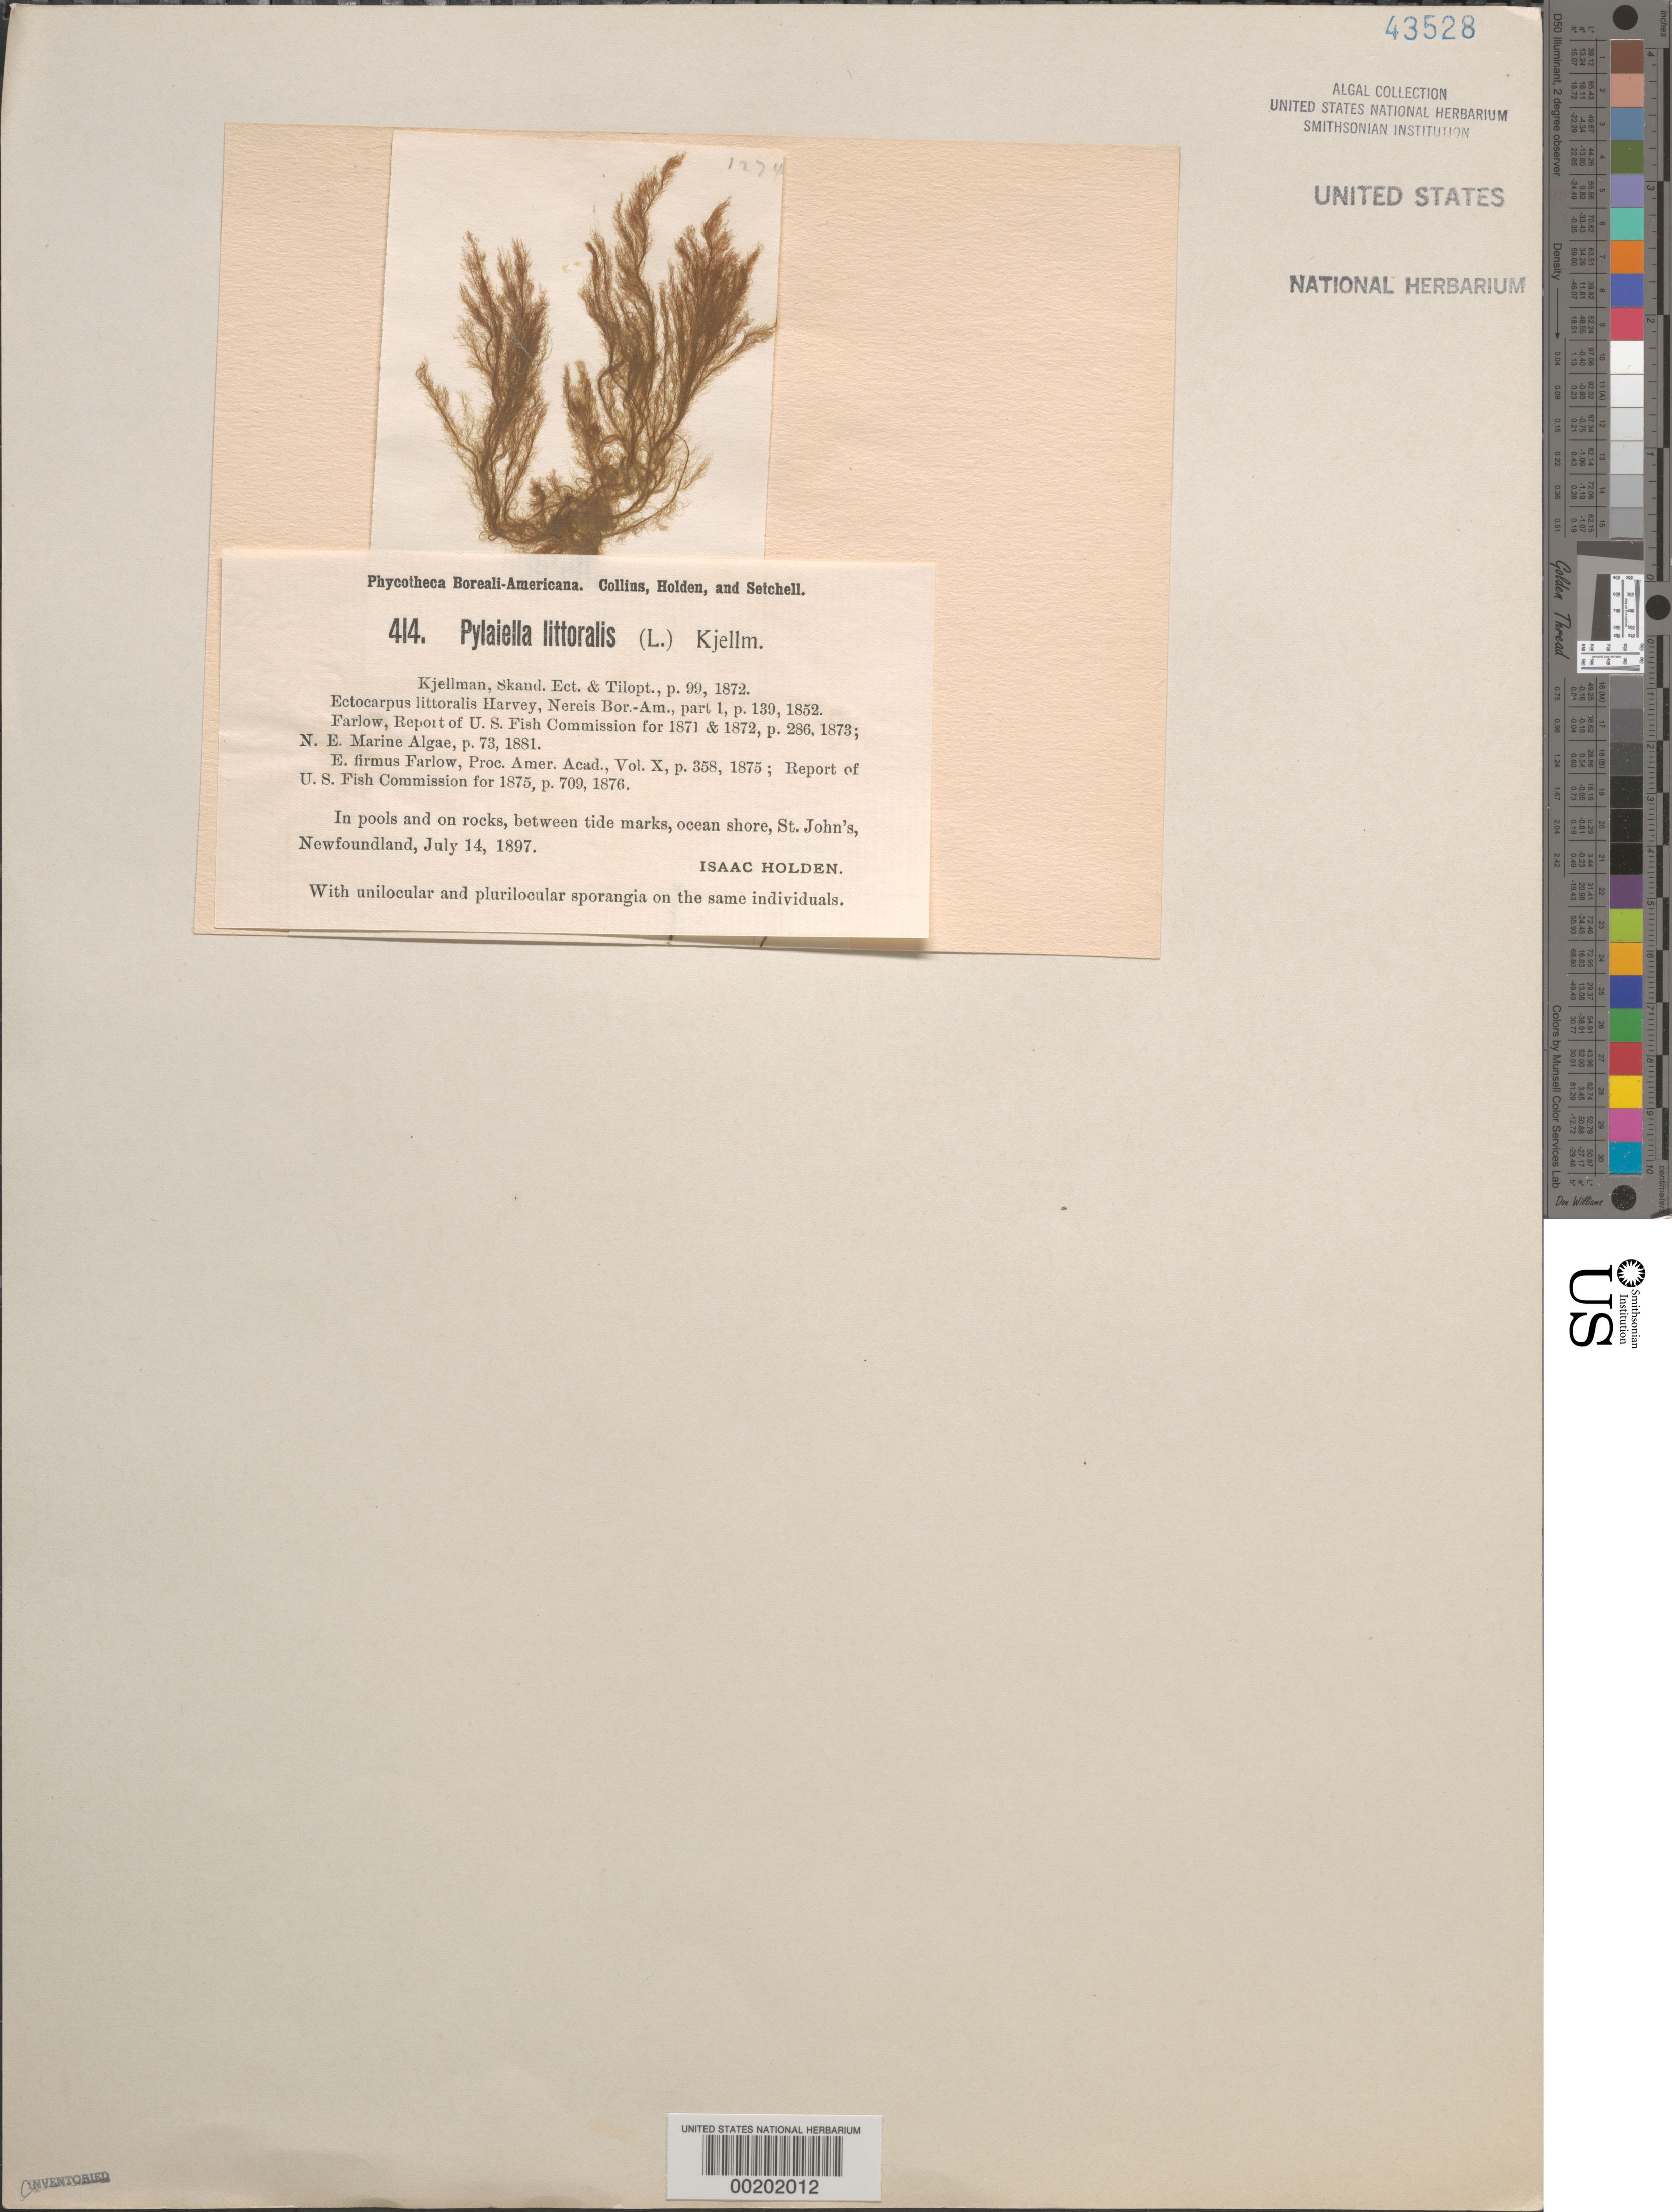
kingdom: Chromista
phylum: Ochrophyta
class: Phaeophyceae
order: Ectocarpales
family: Acinetosporaceae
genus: Pylaiella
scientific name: Pylaiella litoralis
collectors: I. Holden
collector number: PB-A 414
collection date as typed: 14 Jul 1897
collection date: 1897-07-14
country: Canada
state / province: Newfoundland and Labrador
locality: St. John's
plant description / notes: Collins, Holden & Setchell, Phycotheca Boreali-Americana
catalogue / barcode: US 43528